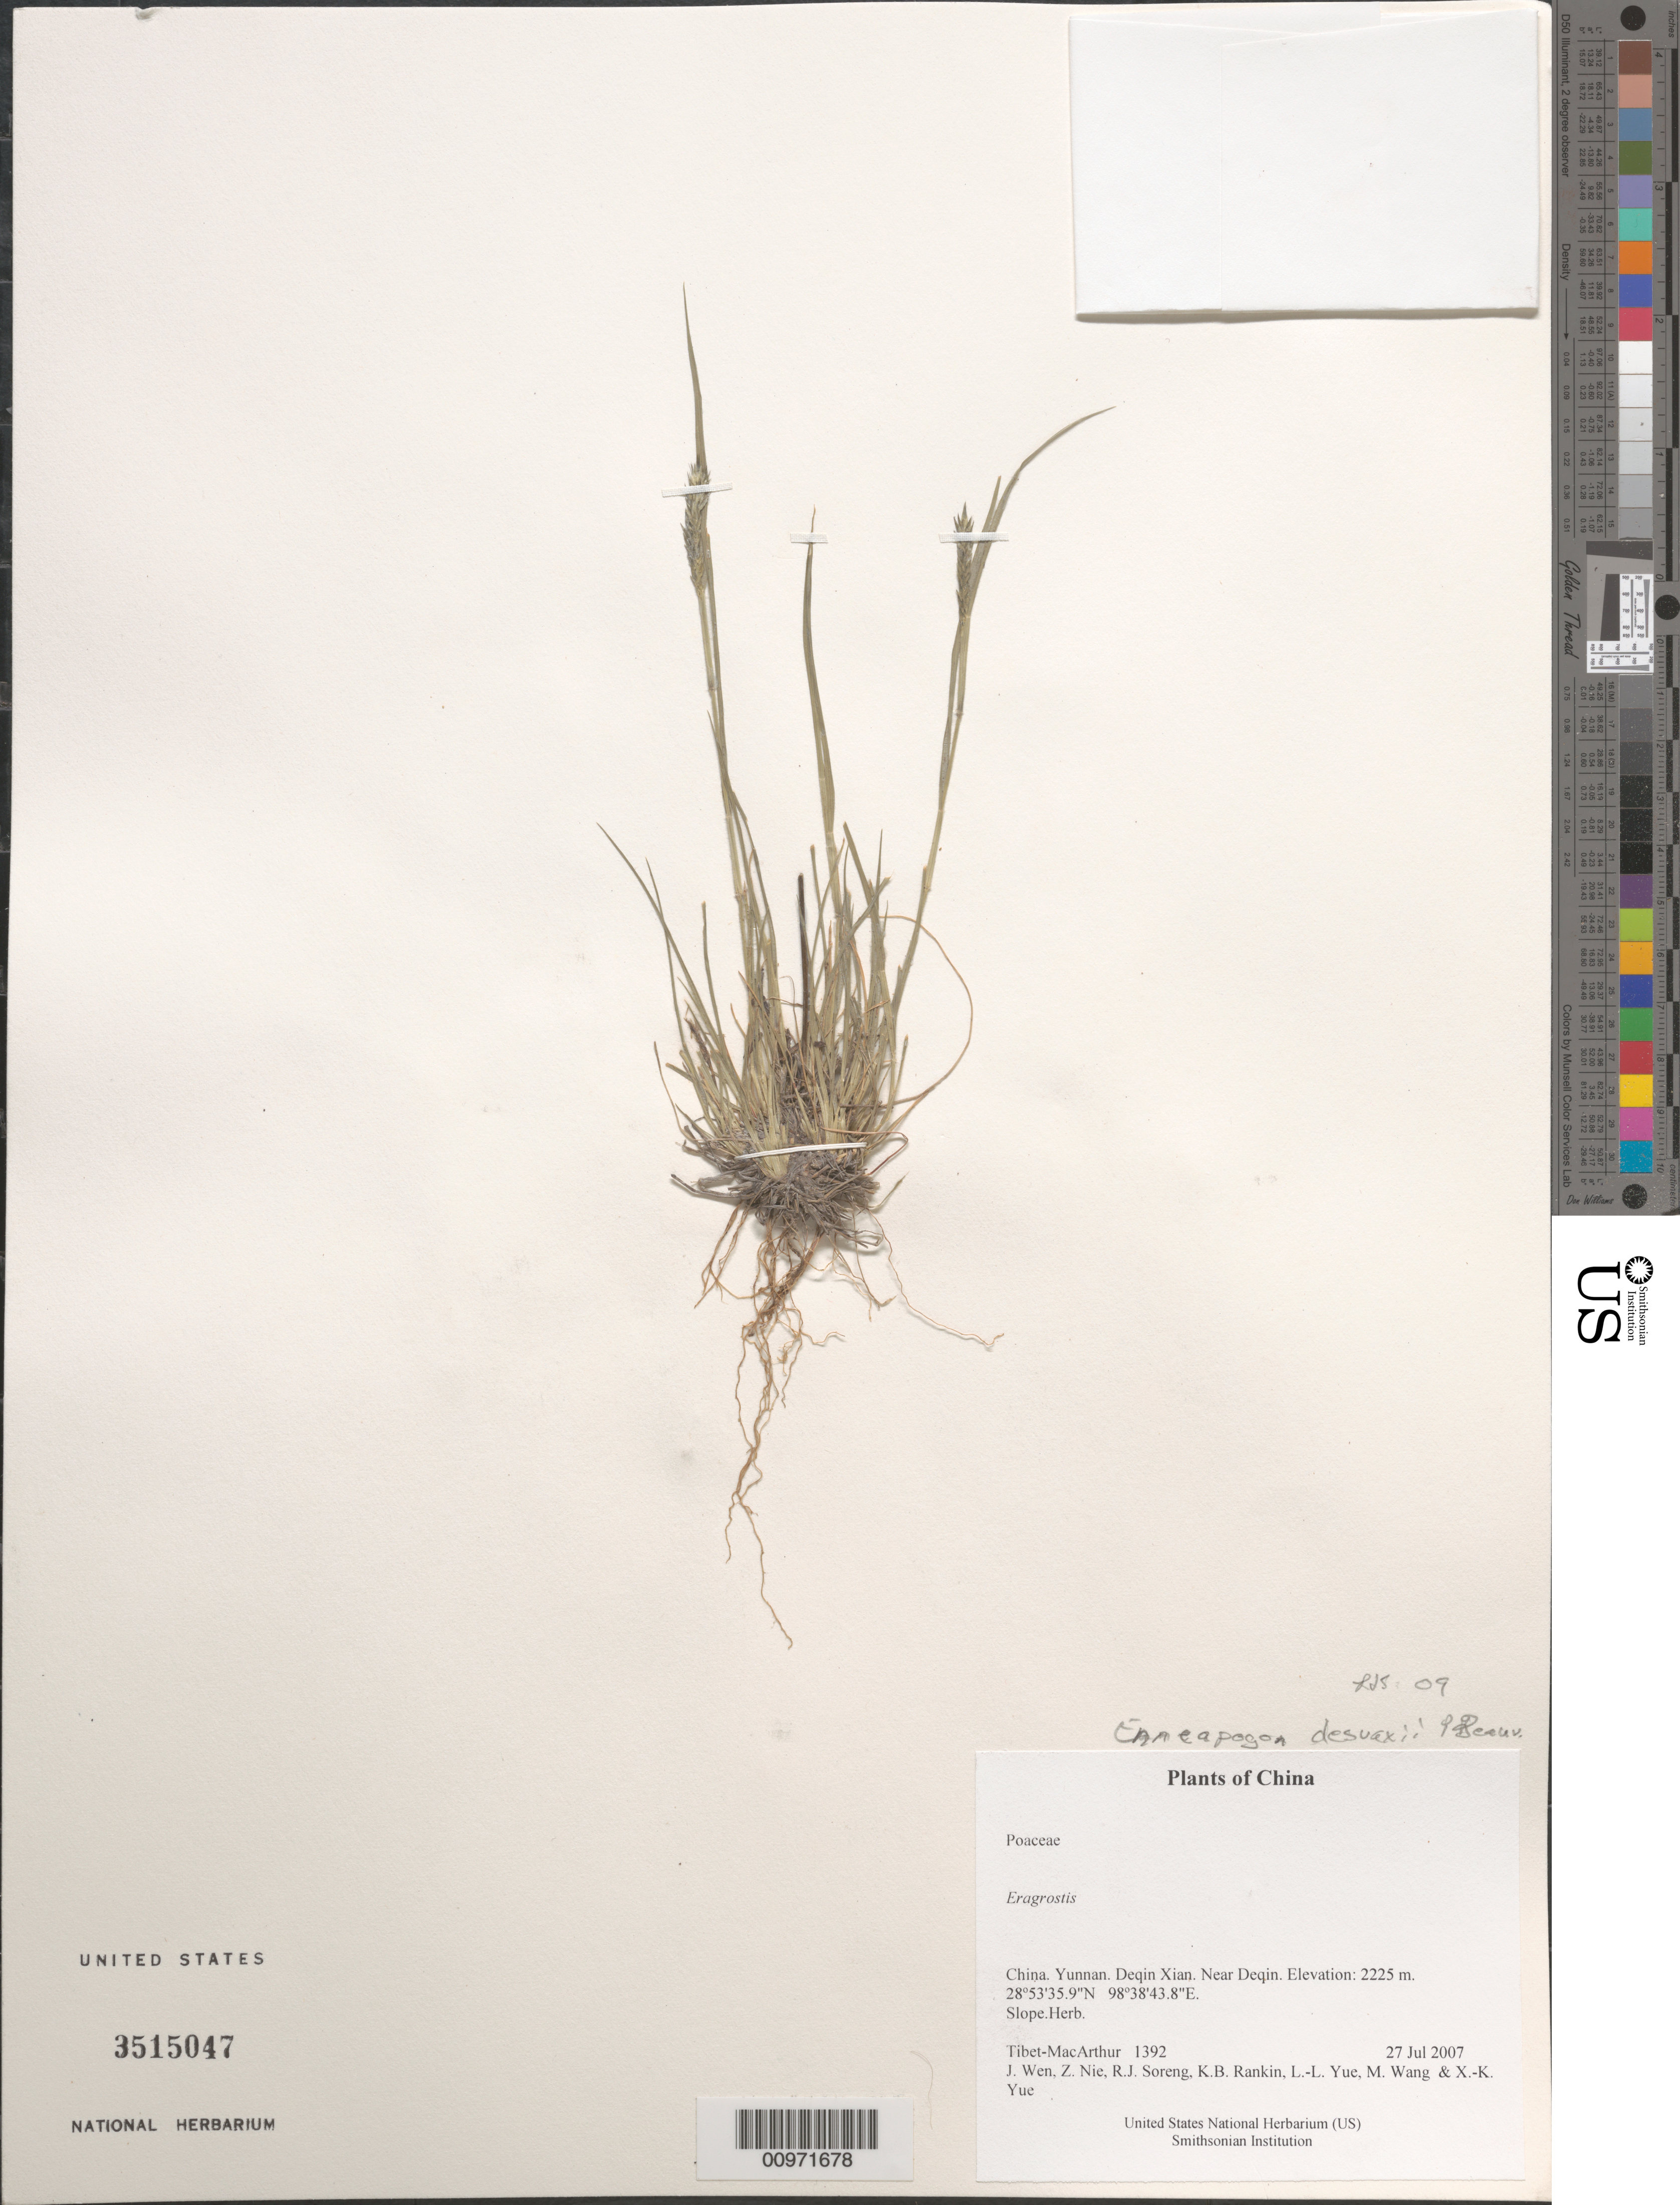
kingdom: Plantae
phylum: Tracheophyta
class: Liliopsida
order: Poales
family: Poaceae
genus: Enneapogon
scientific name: Enneapogon desvauxii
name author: P. Beauv.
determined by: Soreng, Robert J., Research Associate (BOT), Smithsonian Institution - National Museum of Natural History (UNITED STATES)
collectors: Tibet-MacArthur, J. Wen, Z. Nie, R. J. Soreng, K. Rankin, L. Yue, M. Wang & X. Yue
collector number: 1392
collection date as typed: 27 Jul 2007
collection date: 2007-07-27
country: China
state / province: Yunnan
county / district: Deqin Xian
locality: Near Deqin.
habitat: Slope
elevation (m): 2225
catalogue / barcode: US 3515047